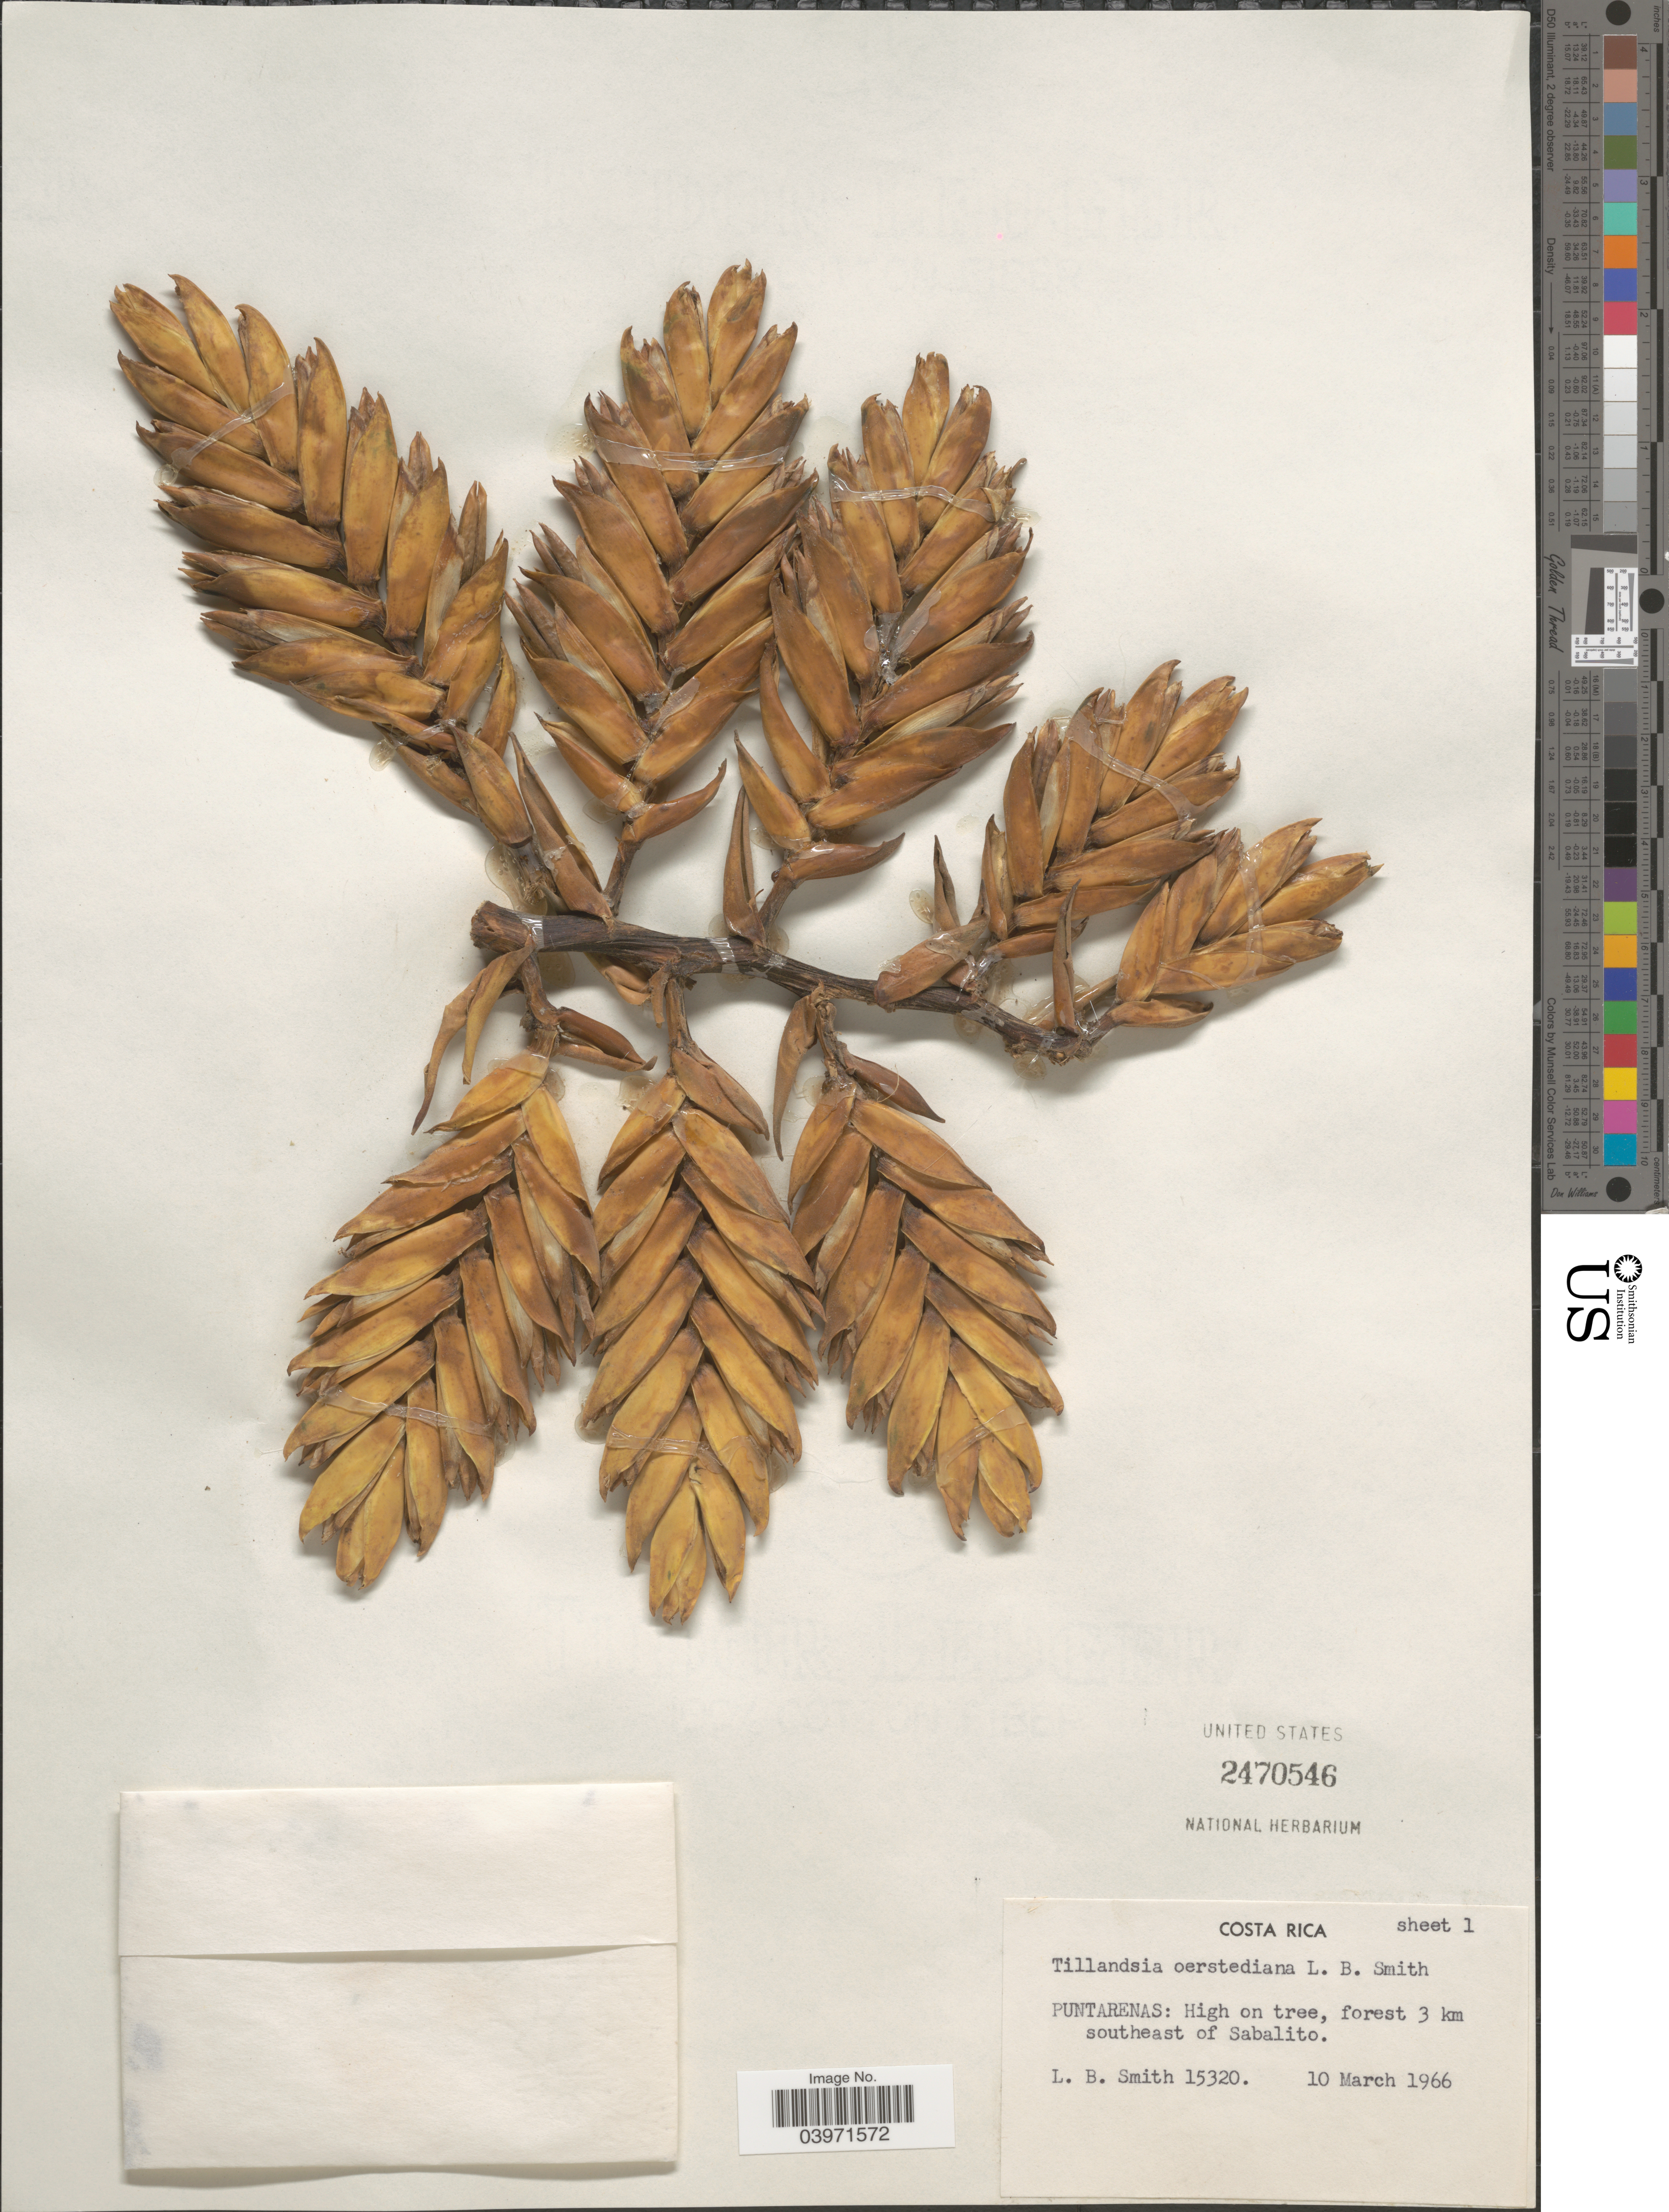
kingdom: Plantae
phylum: Tracheophyta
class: Liliopsida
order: Poales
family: Bromeliaceae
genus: Tillandsia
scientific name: Tillandsia oerstediana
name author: L.B. Sm.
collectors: L. Smith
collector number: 15320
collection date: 1966-03-10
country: Costa Rica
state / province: Puntarenas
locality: Forest 3 km southeast of Sabalito.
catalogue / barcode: US 2470546